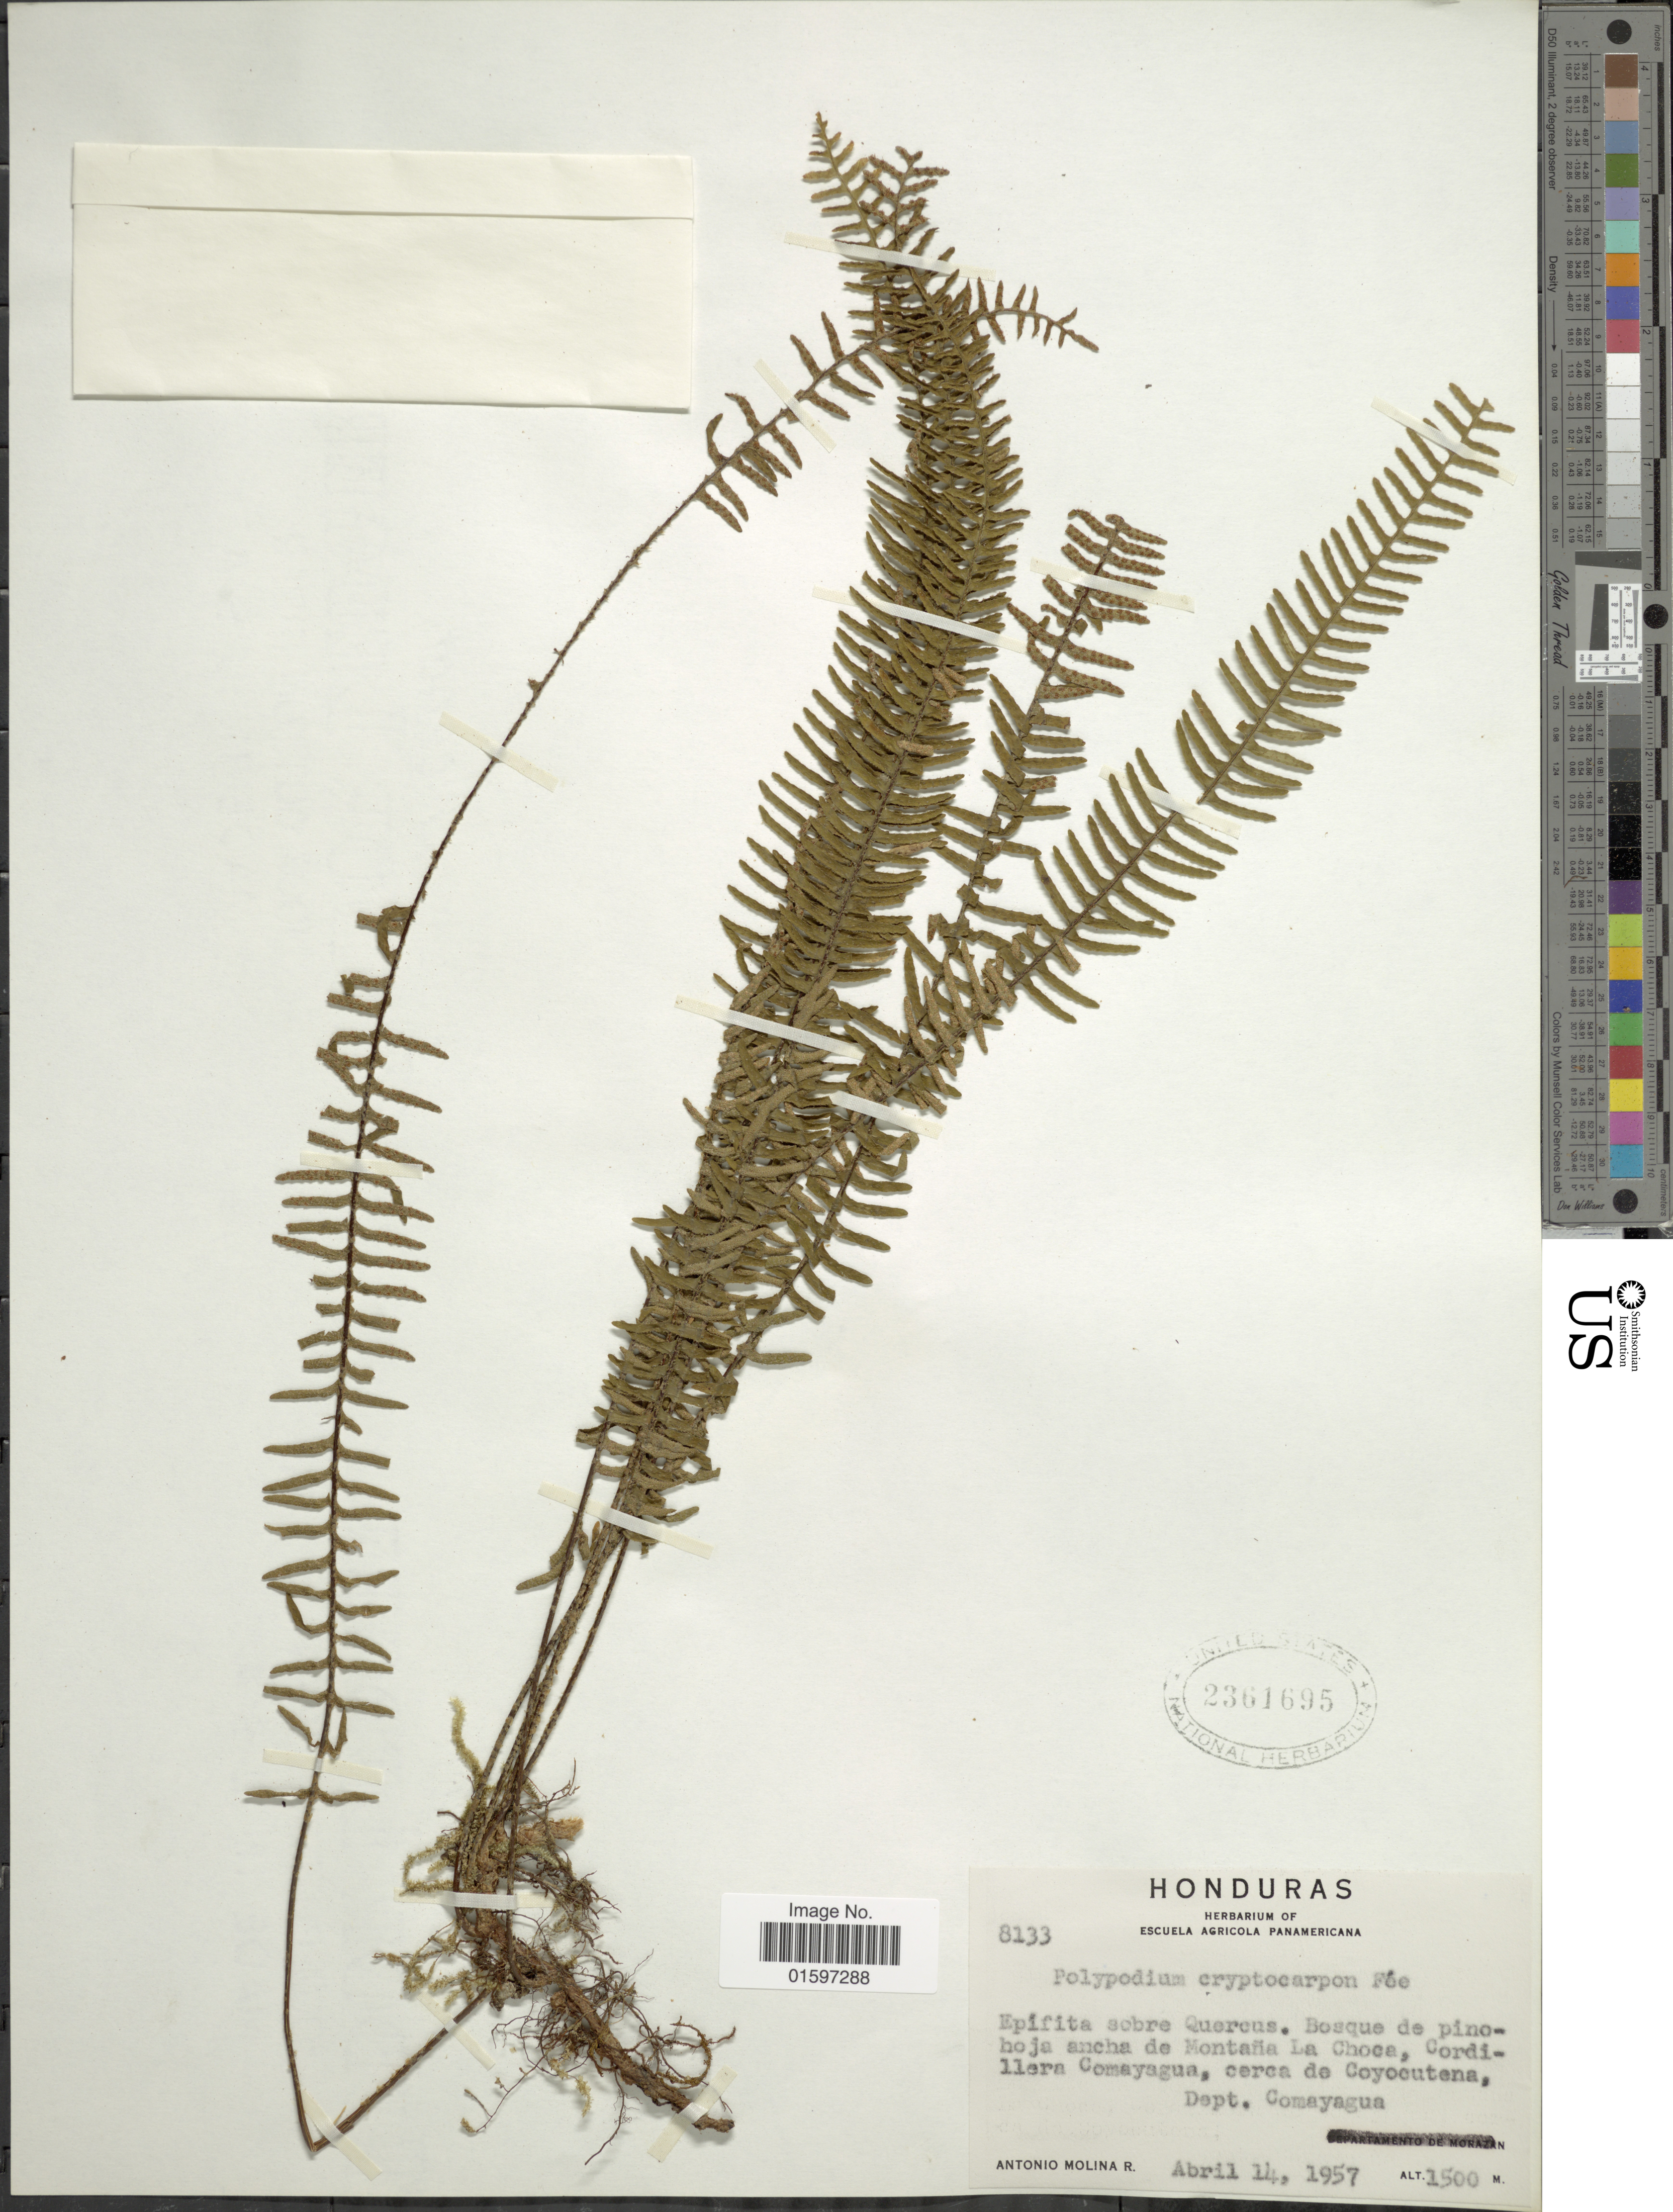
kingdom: Plantae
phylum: Tracheophyta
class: Polypodiopsida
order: Polypodiales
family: Polypodiaceae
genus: Pleopeltis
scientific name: Pleopeltis cryptocarpa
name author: (Fée) A.R. Sm. & Tejero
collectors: A. Molina R.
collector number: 8133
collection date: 1957-04-14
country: Honduras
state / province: Comayagua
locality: Epifita sobre Quercus, bosque de pino-hoja ancha de Montaña La Choca, Cordillera Comayagua, cerca de Coyocutena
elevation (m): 1500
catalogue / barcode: US 2361695